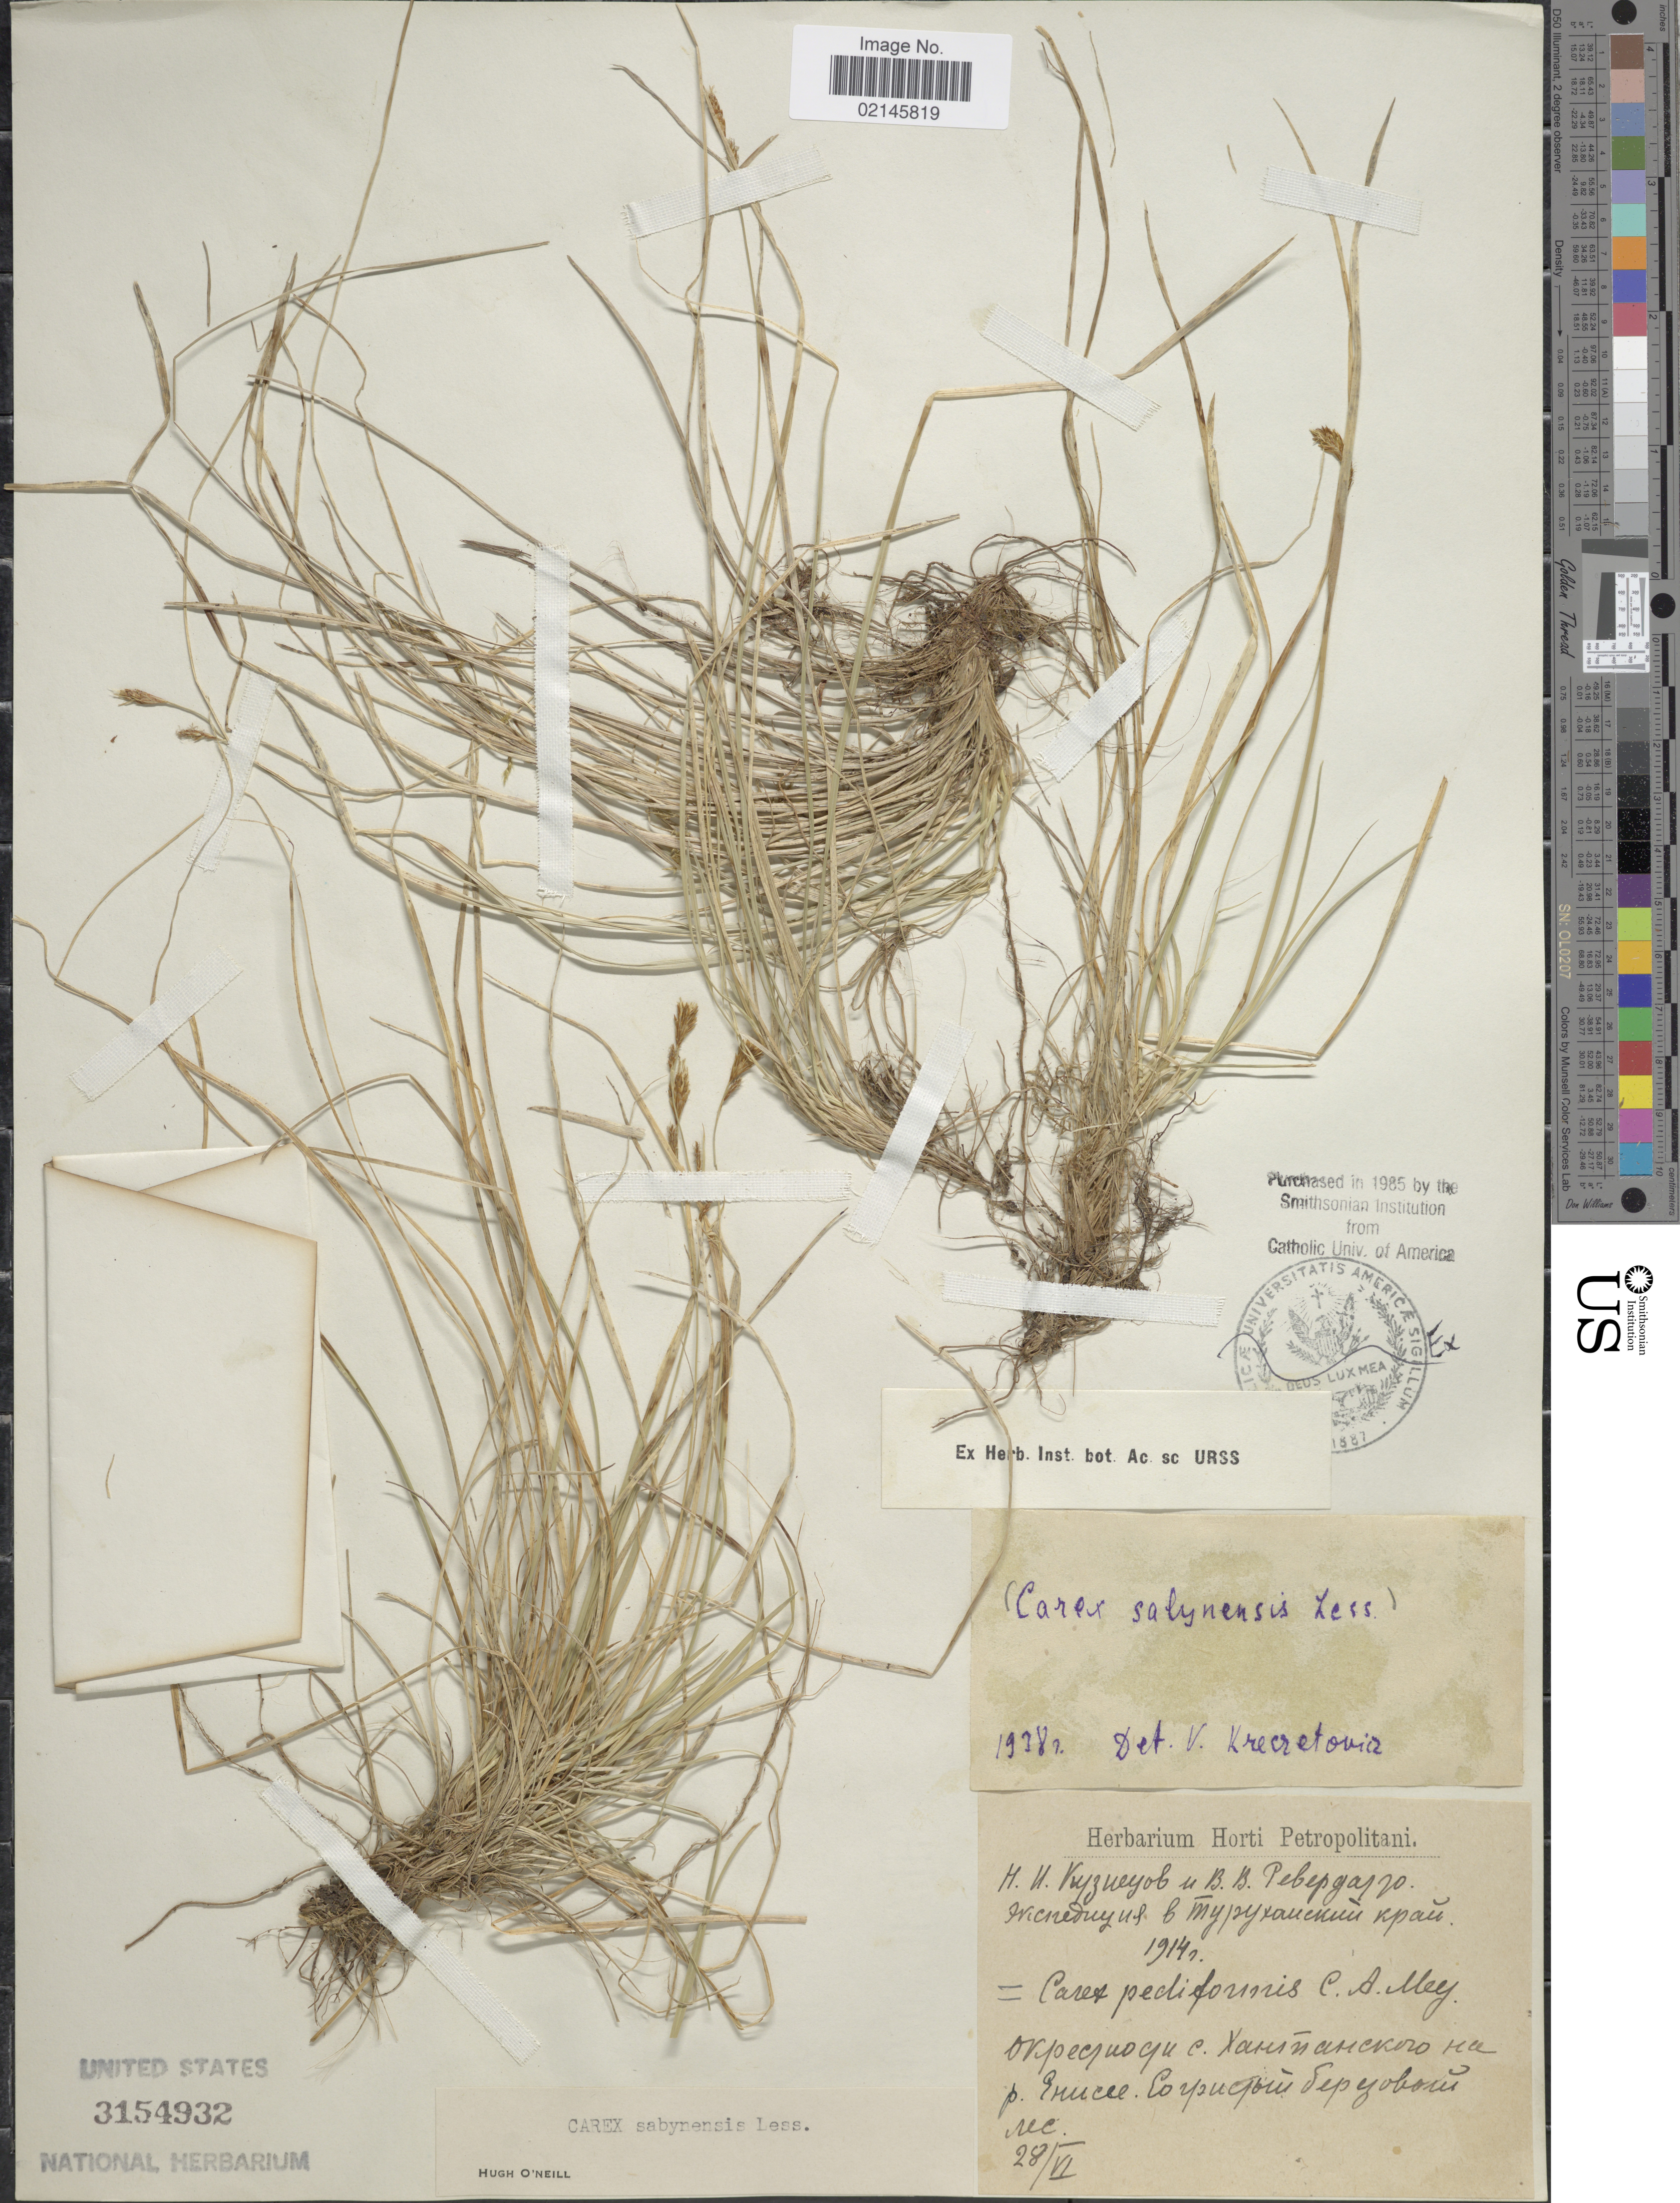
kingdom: Plantae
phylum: Tracheophyta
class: Liliopsida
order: Poales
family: Cyperaceae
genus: Carex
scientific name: Carex sabynensis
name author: Less. ex Kunth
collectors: Collector illegible & Collector illegible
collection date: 1914-06-28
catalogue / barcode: US 3154932